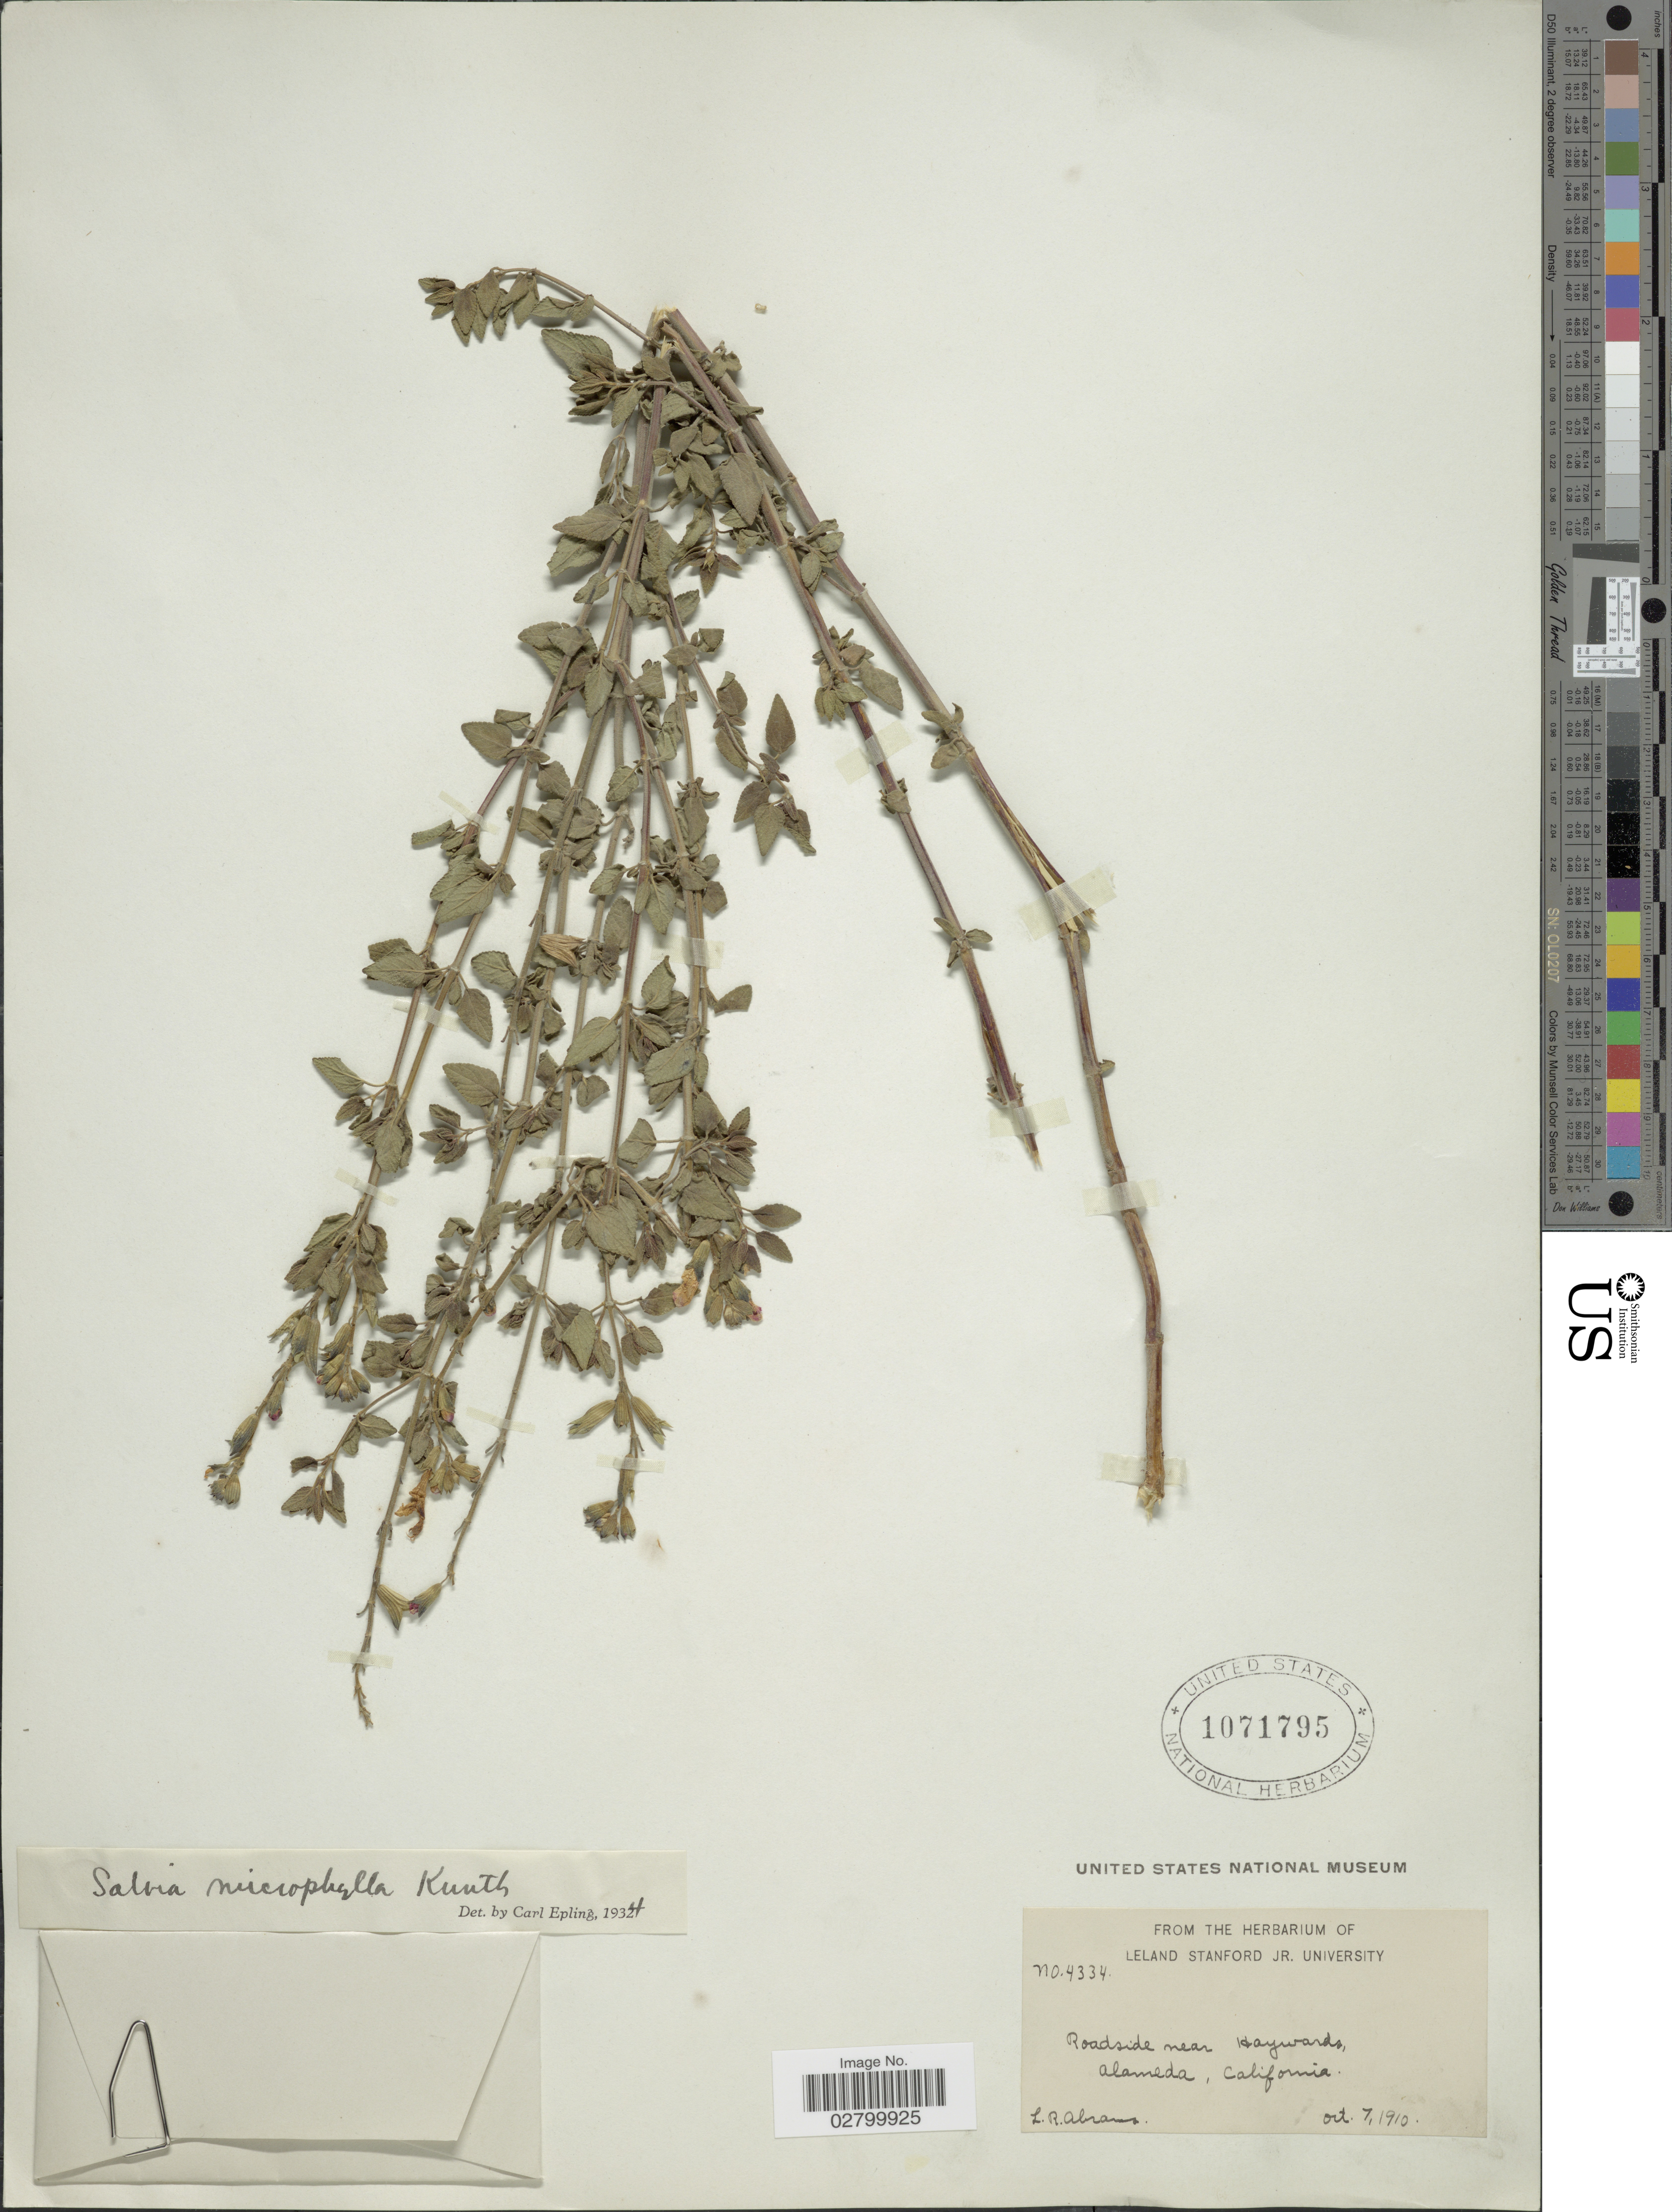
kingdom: Plantae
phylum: Tracheophyta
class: Magnoliopsida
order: Lamiales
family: Lamiaceae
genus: Salvia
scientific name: Salvia microphylla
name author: Kunth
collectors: L. Abrams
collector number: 4334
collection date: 1910-10-07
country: United States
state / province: California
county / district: Alameda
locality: Roadside near Haywards, Alameda.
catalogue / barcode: US 1071795